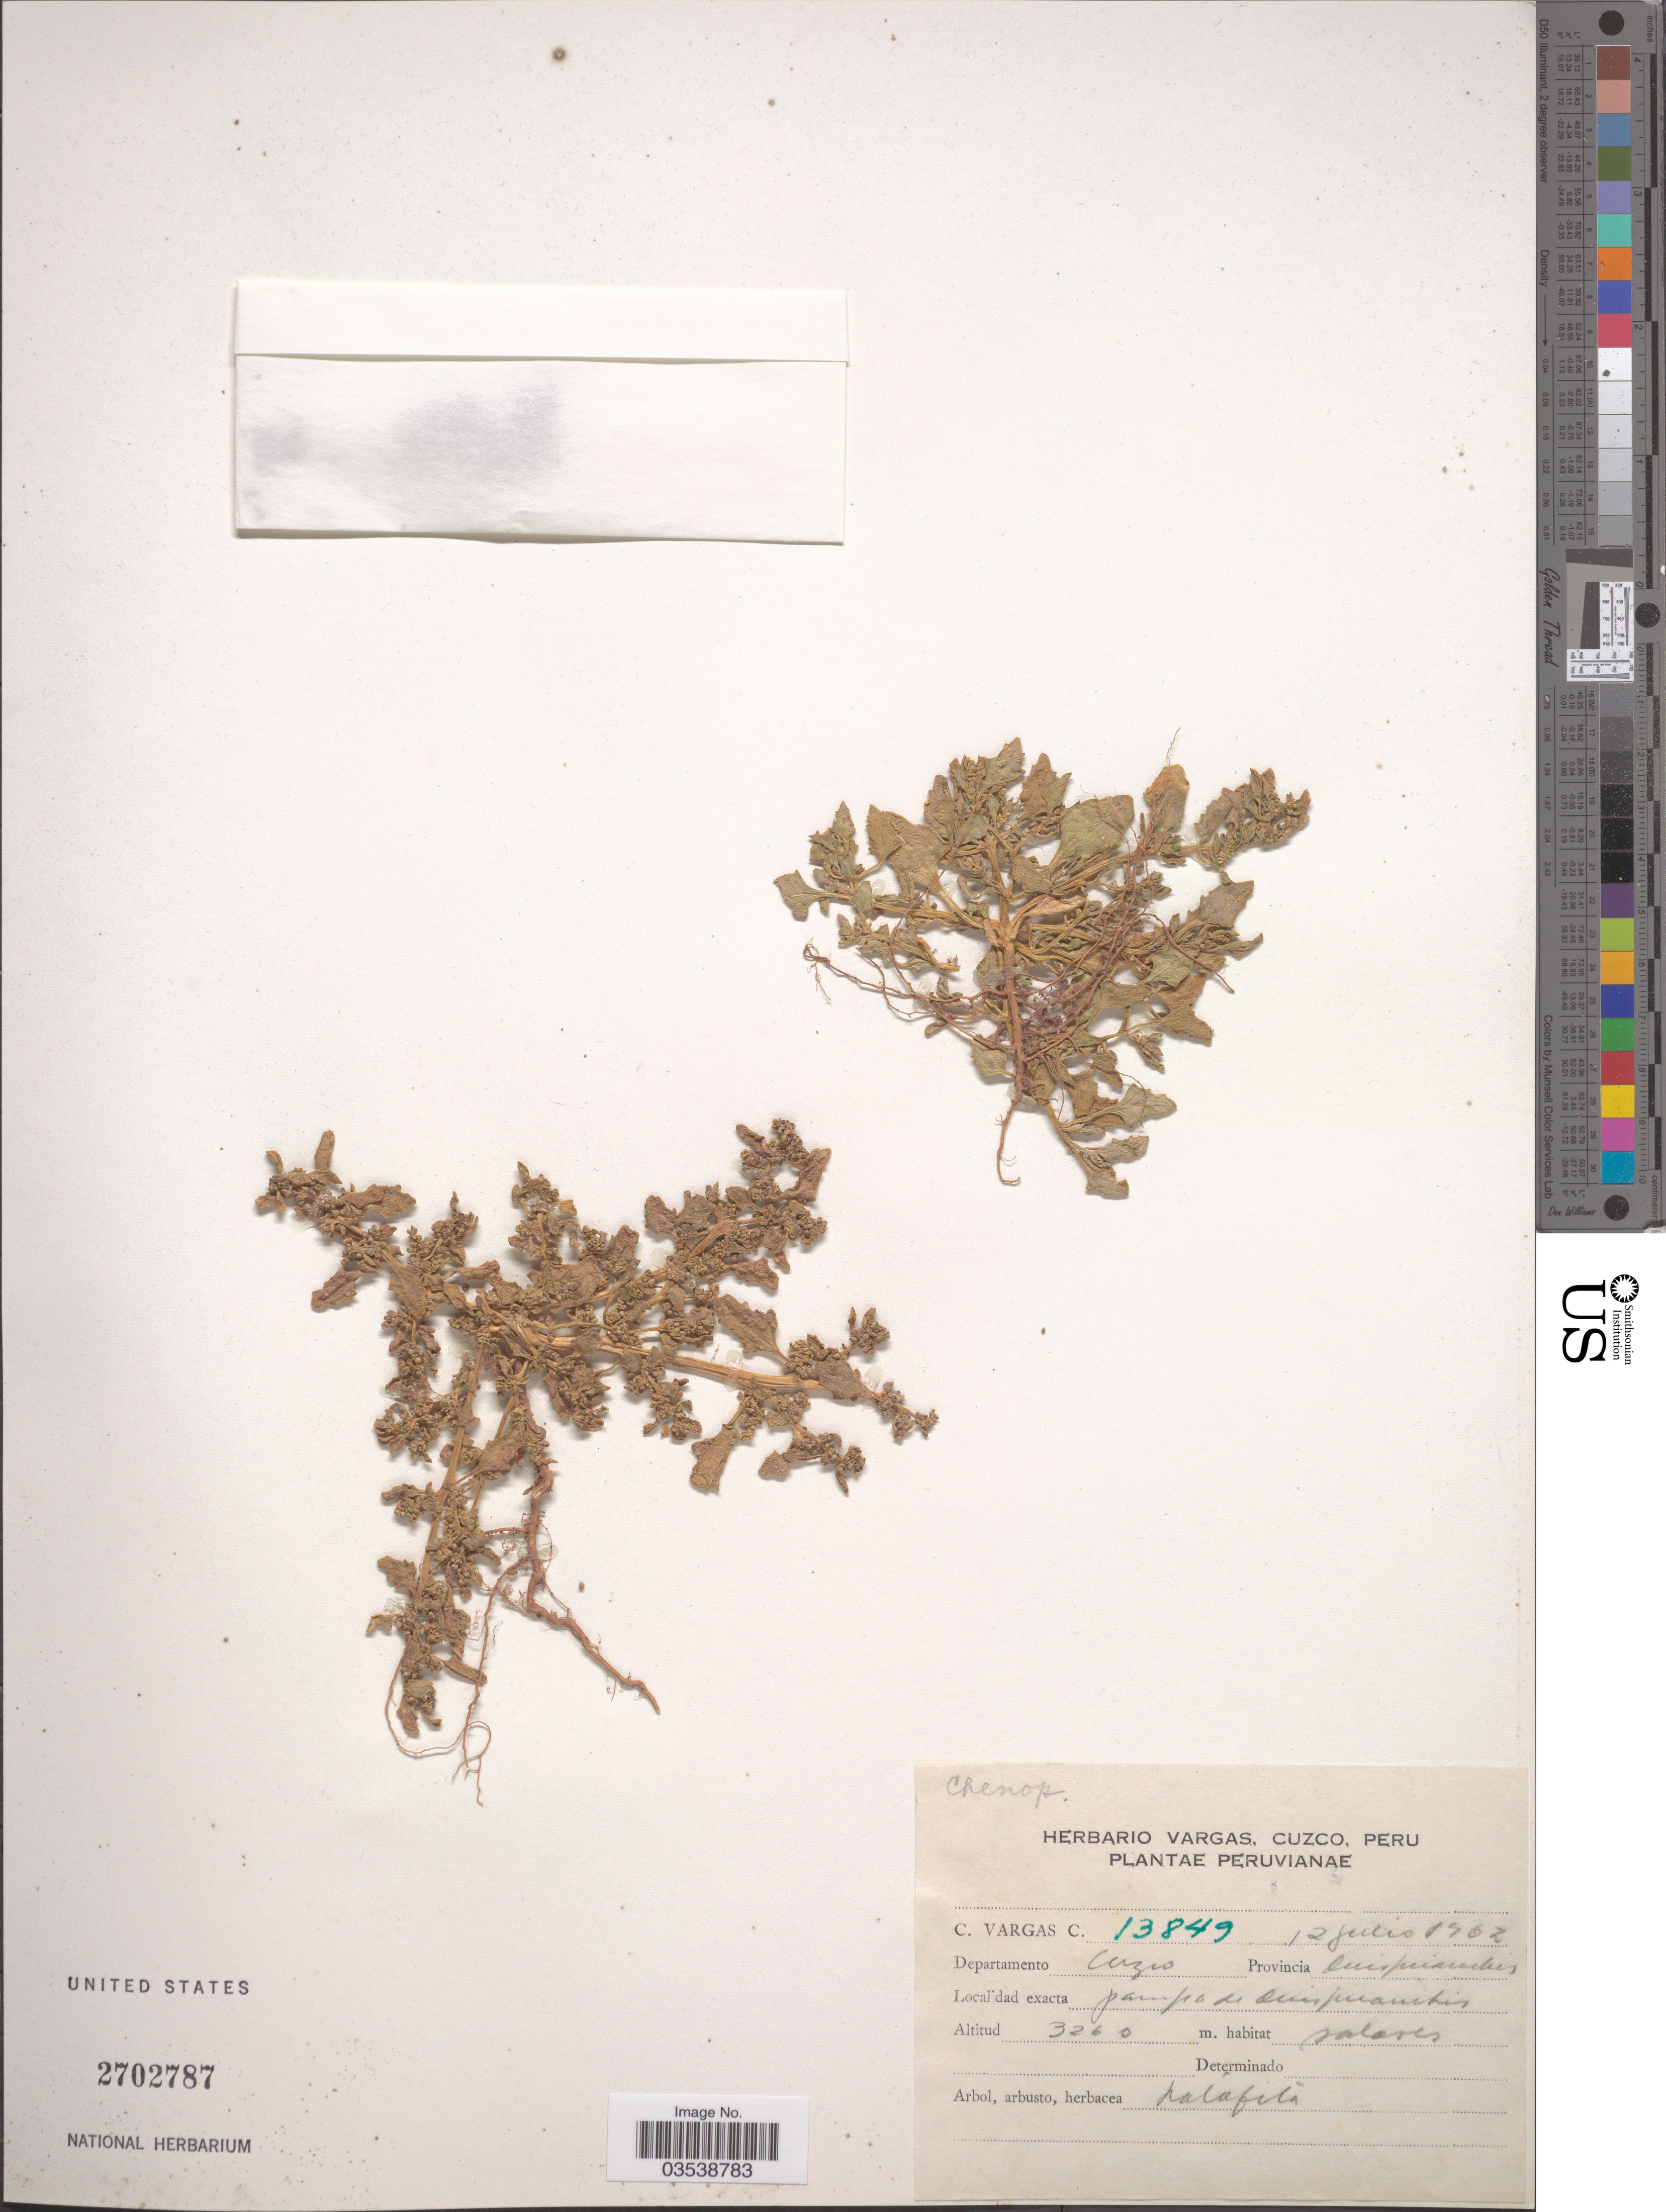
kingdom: Plantae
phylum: Tracheophyta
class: Magnoliopsida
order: Caryophyllales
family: Amaranthaceae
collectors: C. Vargas Calderón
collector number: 13849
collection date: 1962-07-12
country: Peru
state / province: Cusco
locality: Departamento Cuzco. Provincia Quispicanchis. Pampa de Quispicanchis.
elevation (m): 3260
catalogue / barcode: US 2702787